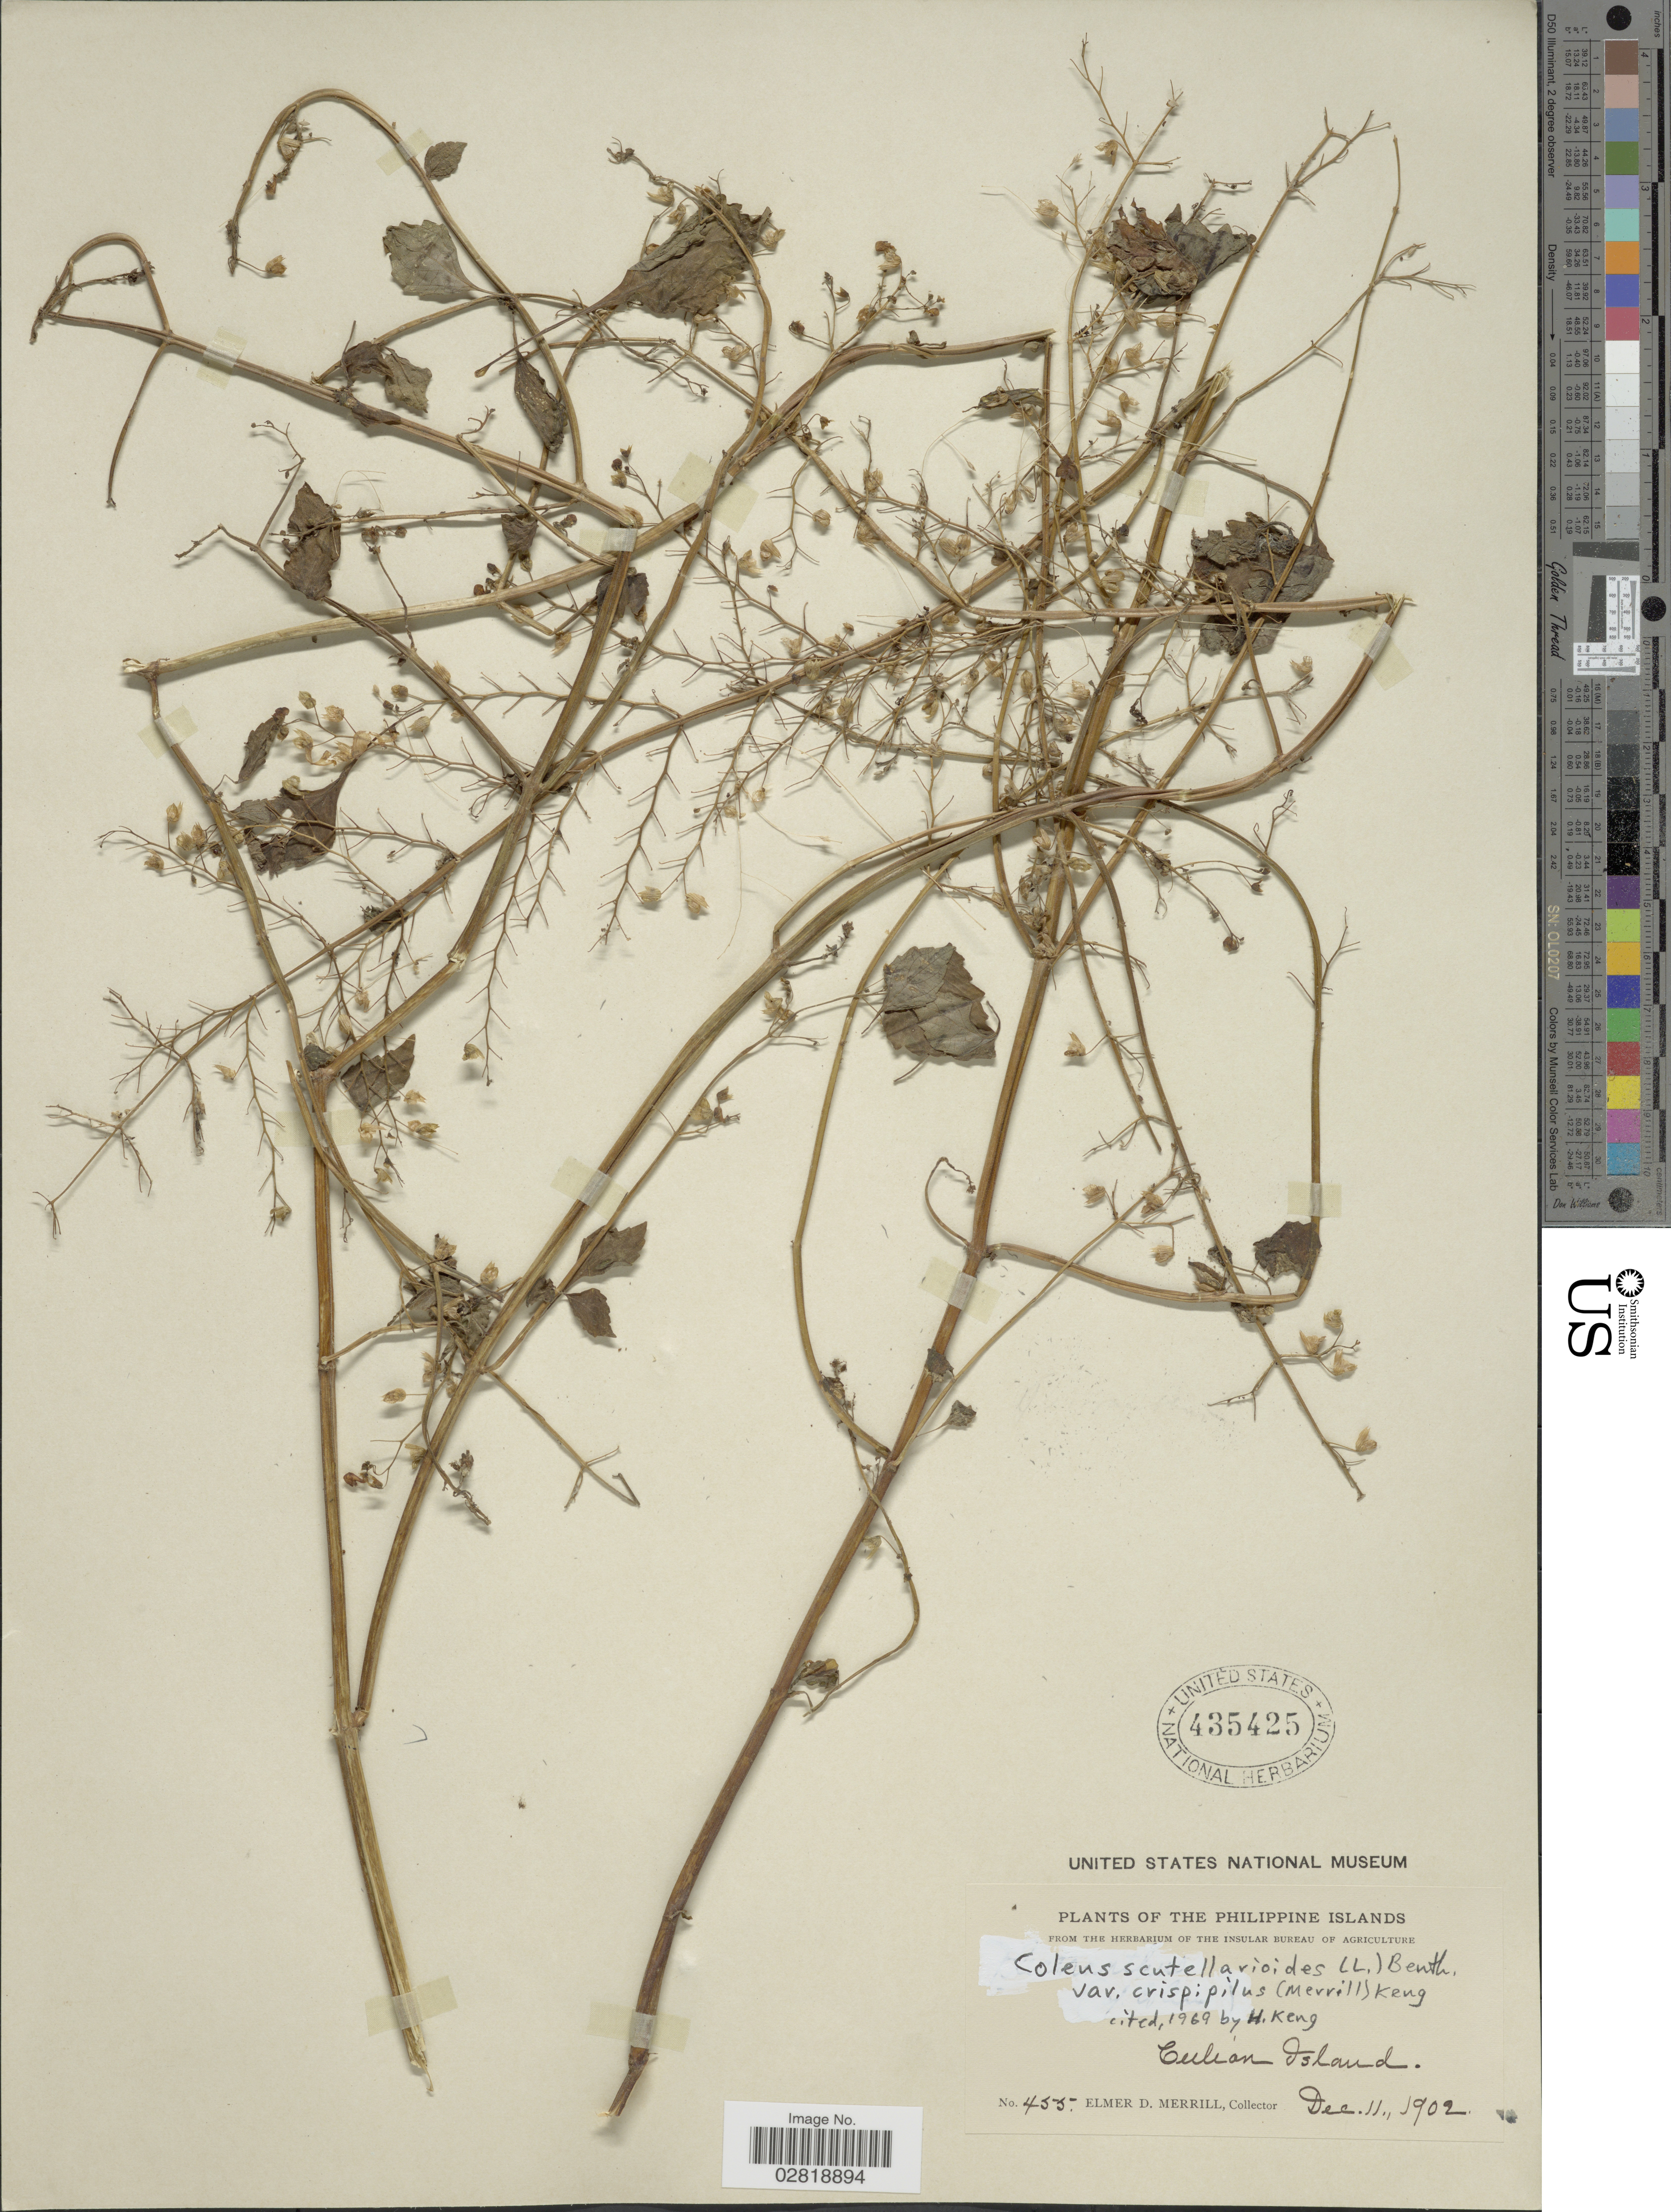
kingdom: Plantae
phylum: Tracheophyta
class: Magnoliopsida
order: Lamiales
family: Lamiaceae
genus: Plectranthus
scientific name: Plectranthus scutellarioides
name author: (L.) R. Br.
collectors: E. D. Merrill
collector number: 455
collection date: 1902-12-11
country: Philippines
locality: Philippine Islands. Culian Island.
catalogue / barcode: US 435425